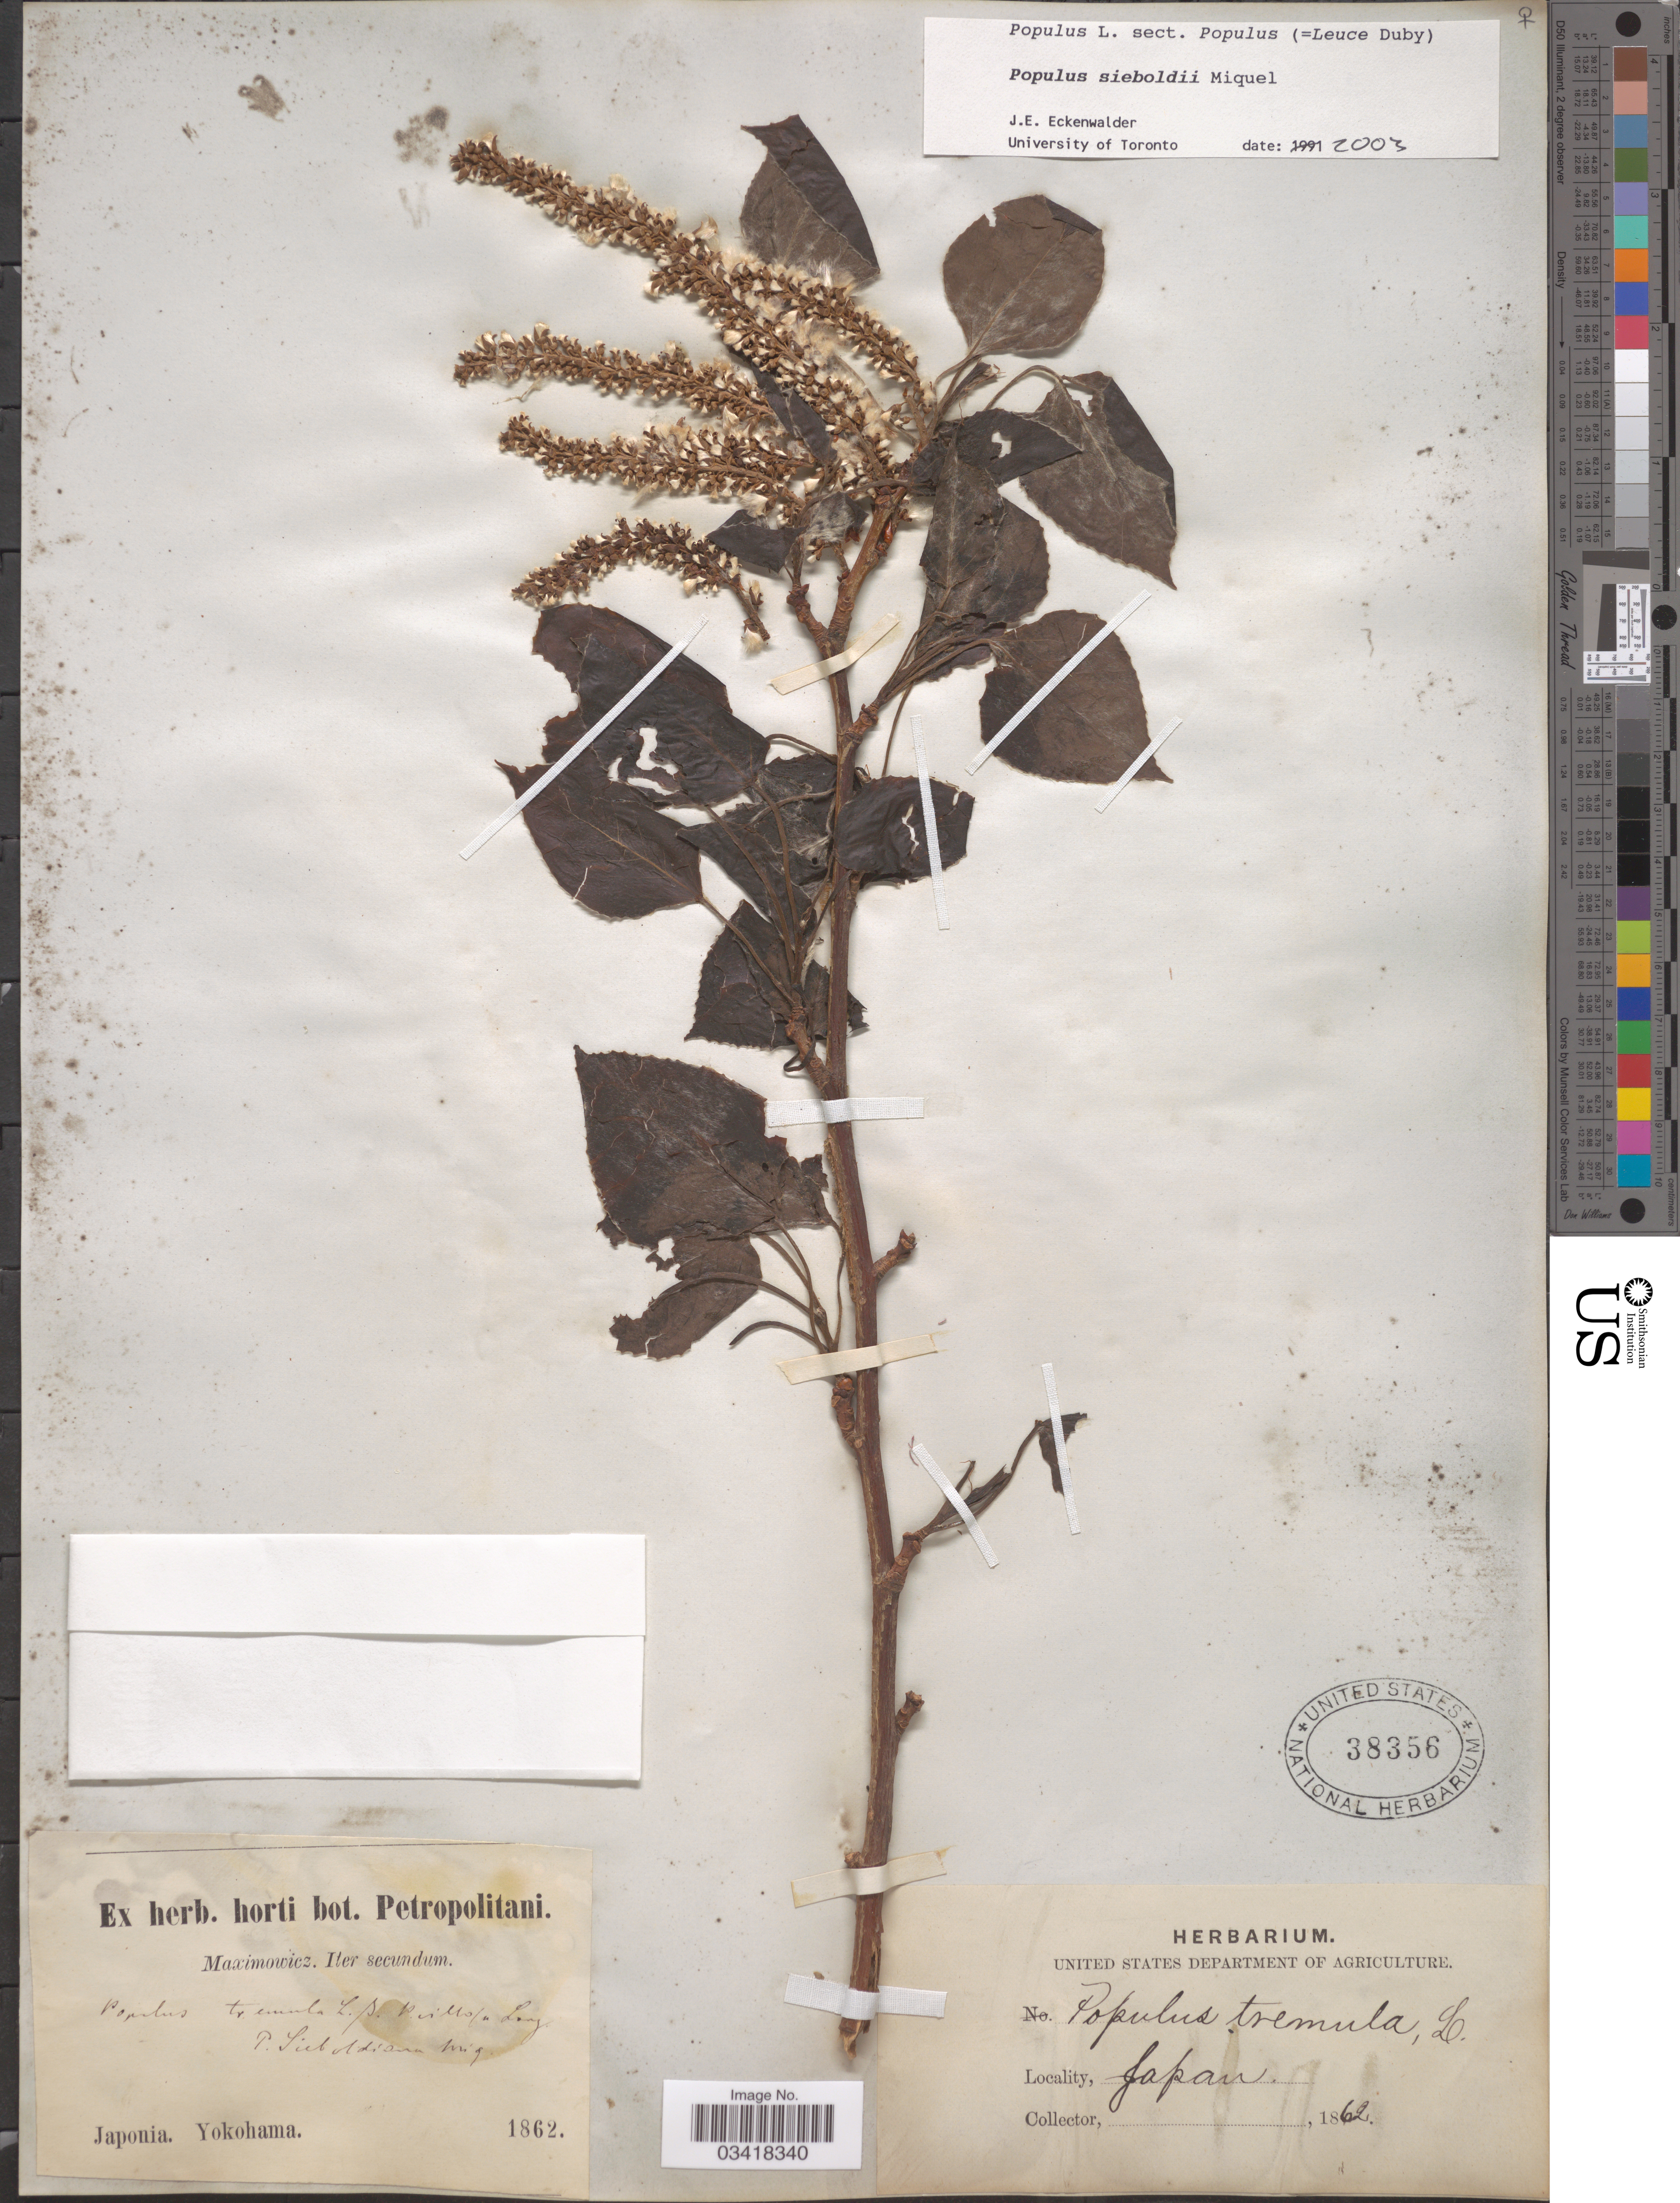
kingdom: Plantae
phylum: Tracheophyta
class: Magnoliopsida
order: Malpighiales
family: Salicaceae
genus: Populus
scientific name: Populus sieboldii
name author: Miq.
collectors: Maximowicz, --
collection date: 1862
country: Japan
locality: Yokohama.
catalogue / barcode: US 38356